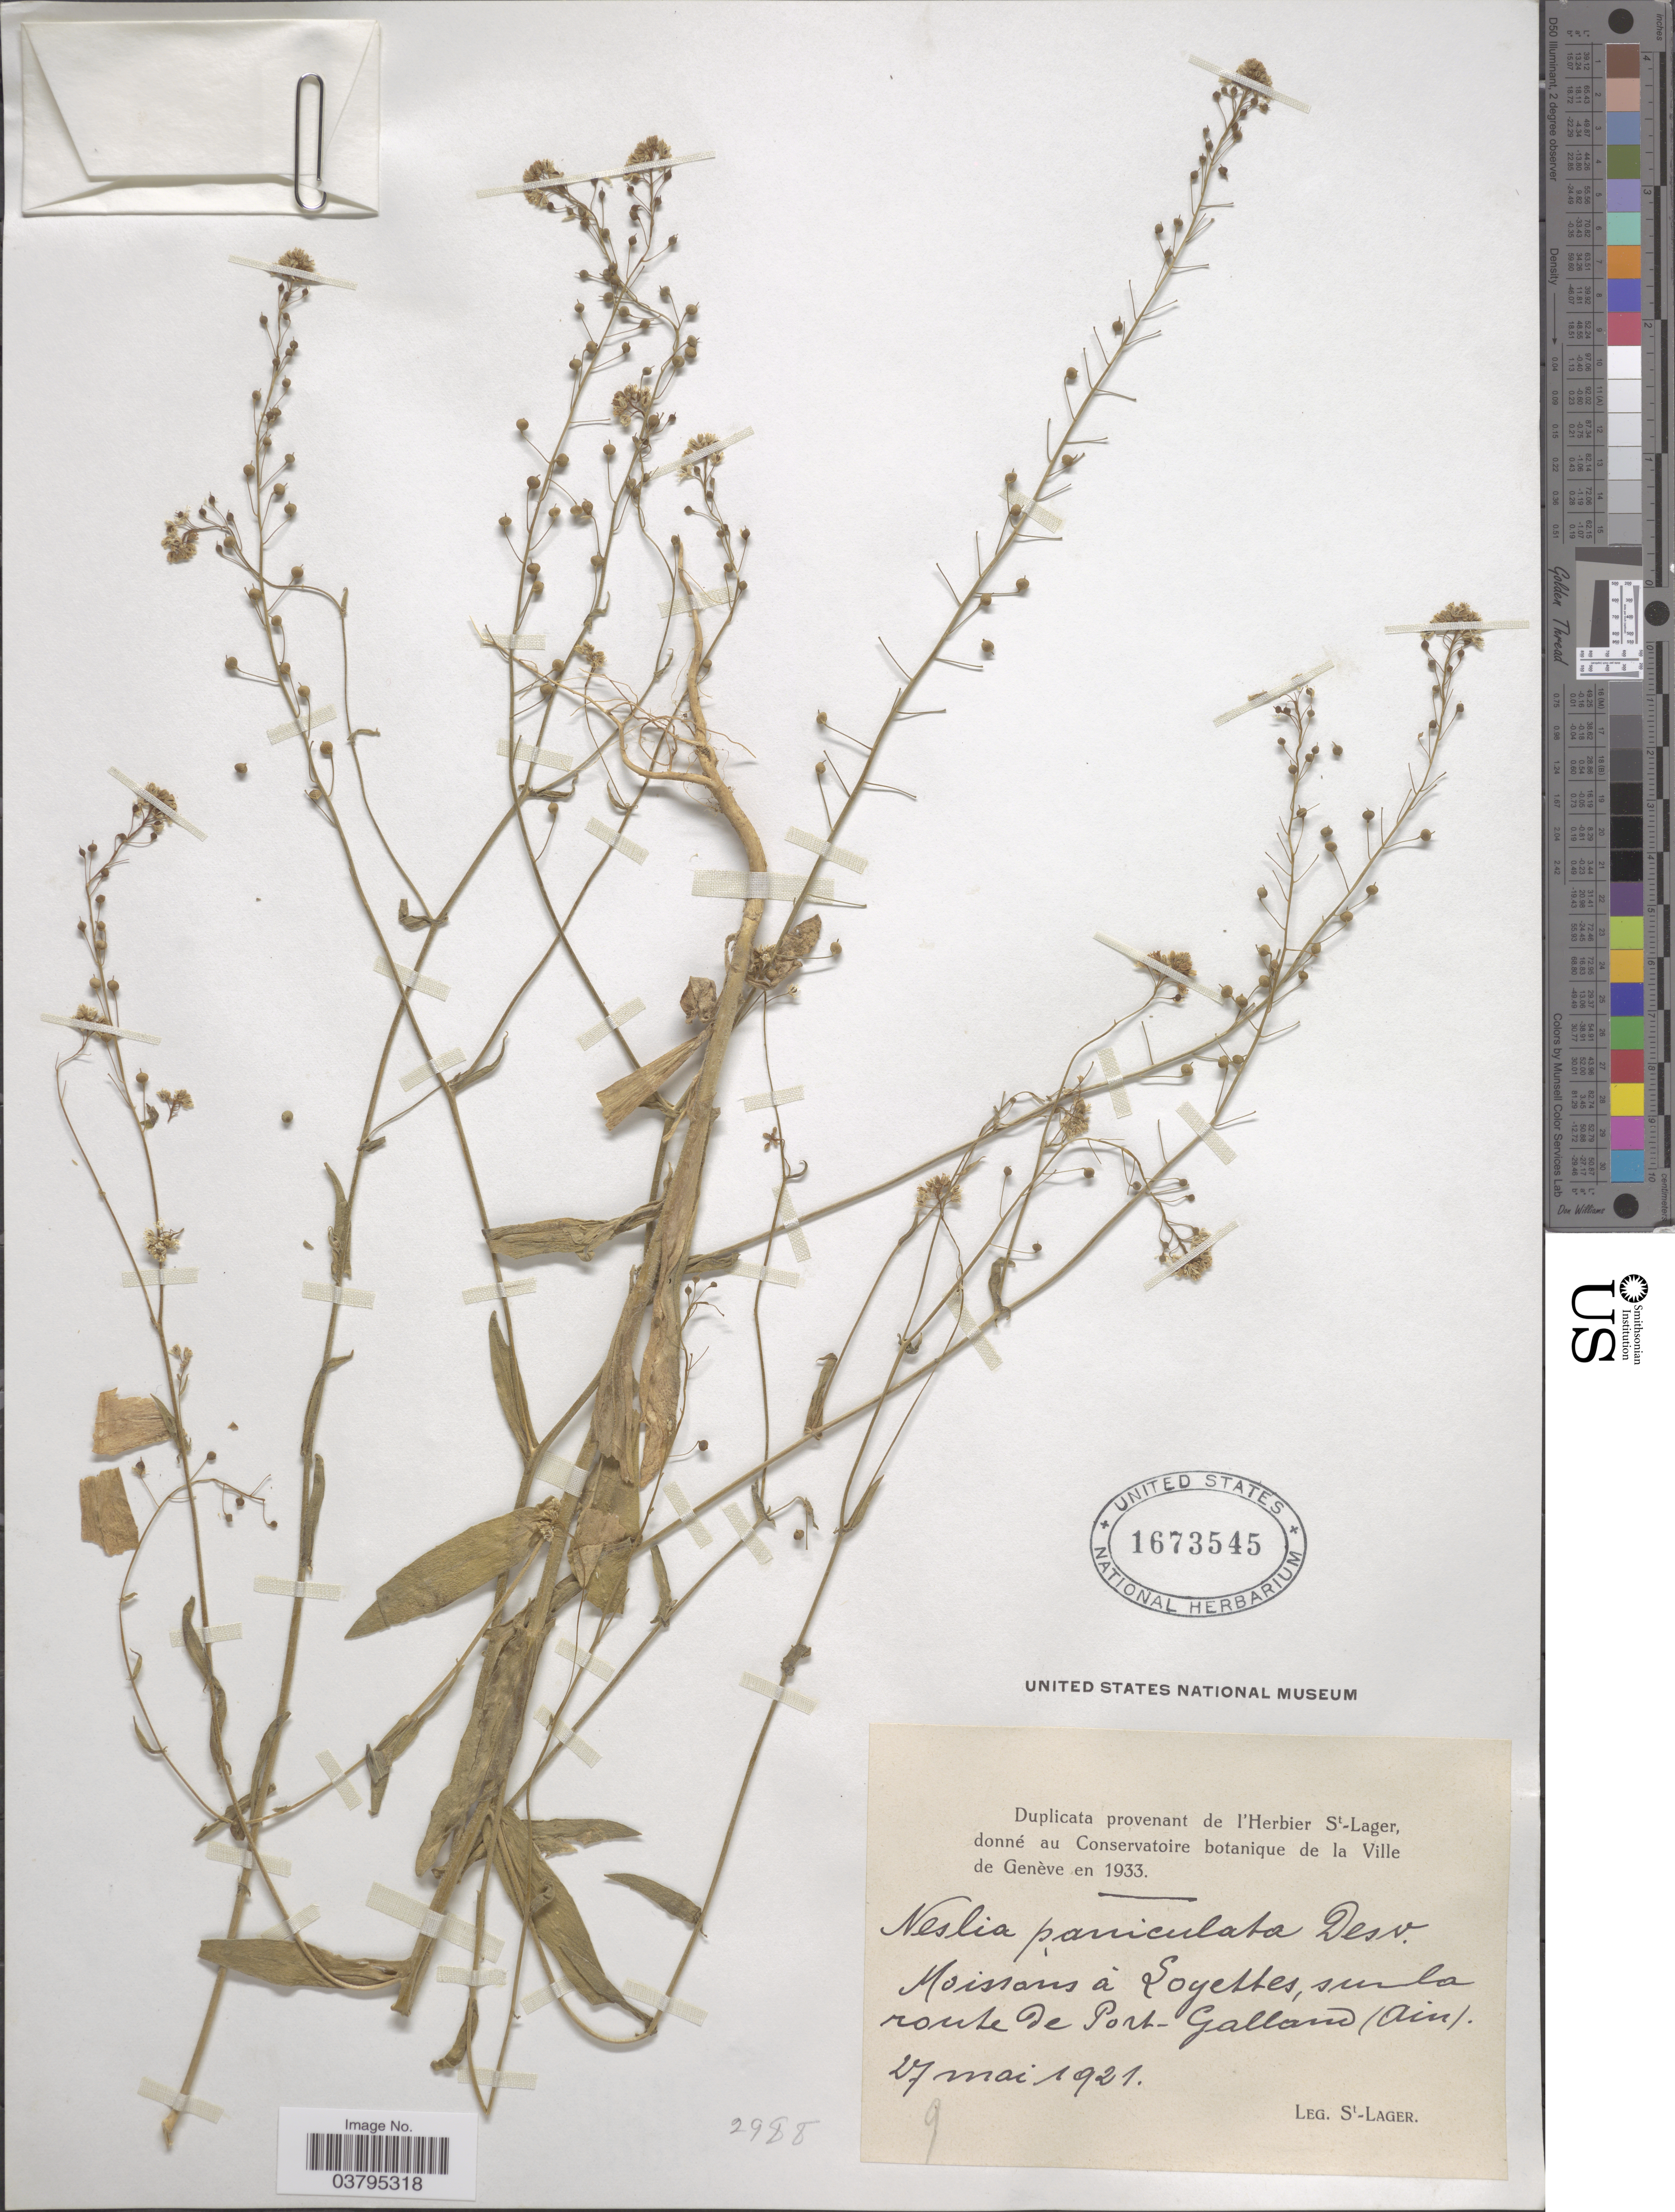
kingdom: Plantae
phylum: Tracheophyta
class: Magnoliopsida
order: Brassicales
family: Brassicaceae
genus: Neslia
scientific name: Neslia paniculata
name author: (L.) Desv.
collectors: -. St. Lager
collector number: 9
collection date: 1921-05-27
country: Switzerland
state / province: Genève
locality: Moissans a Soyettes, surla route de Port-Gallond (Ain).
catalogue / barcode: US 1673545